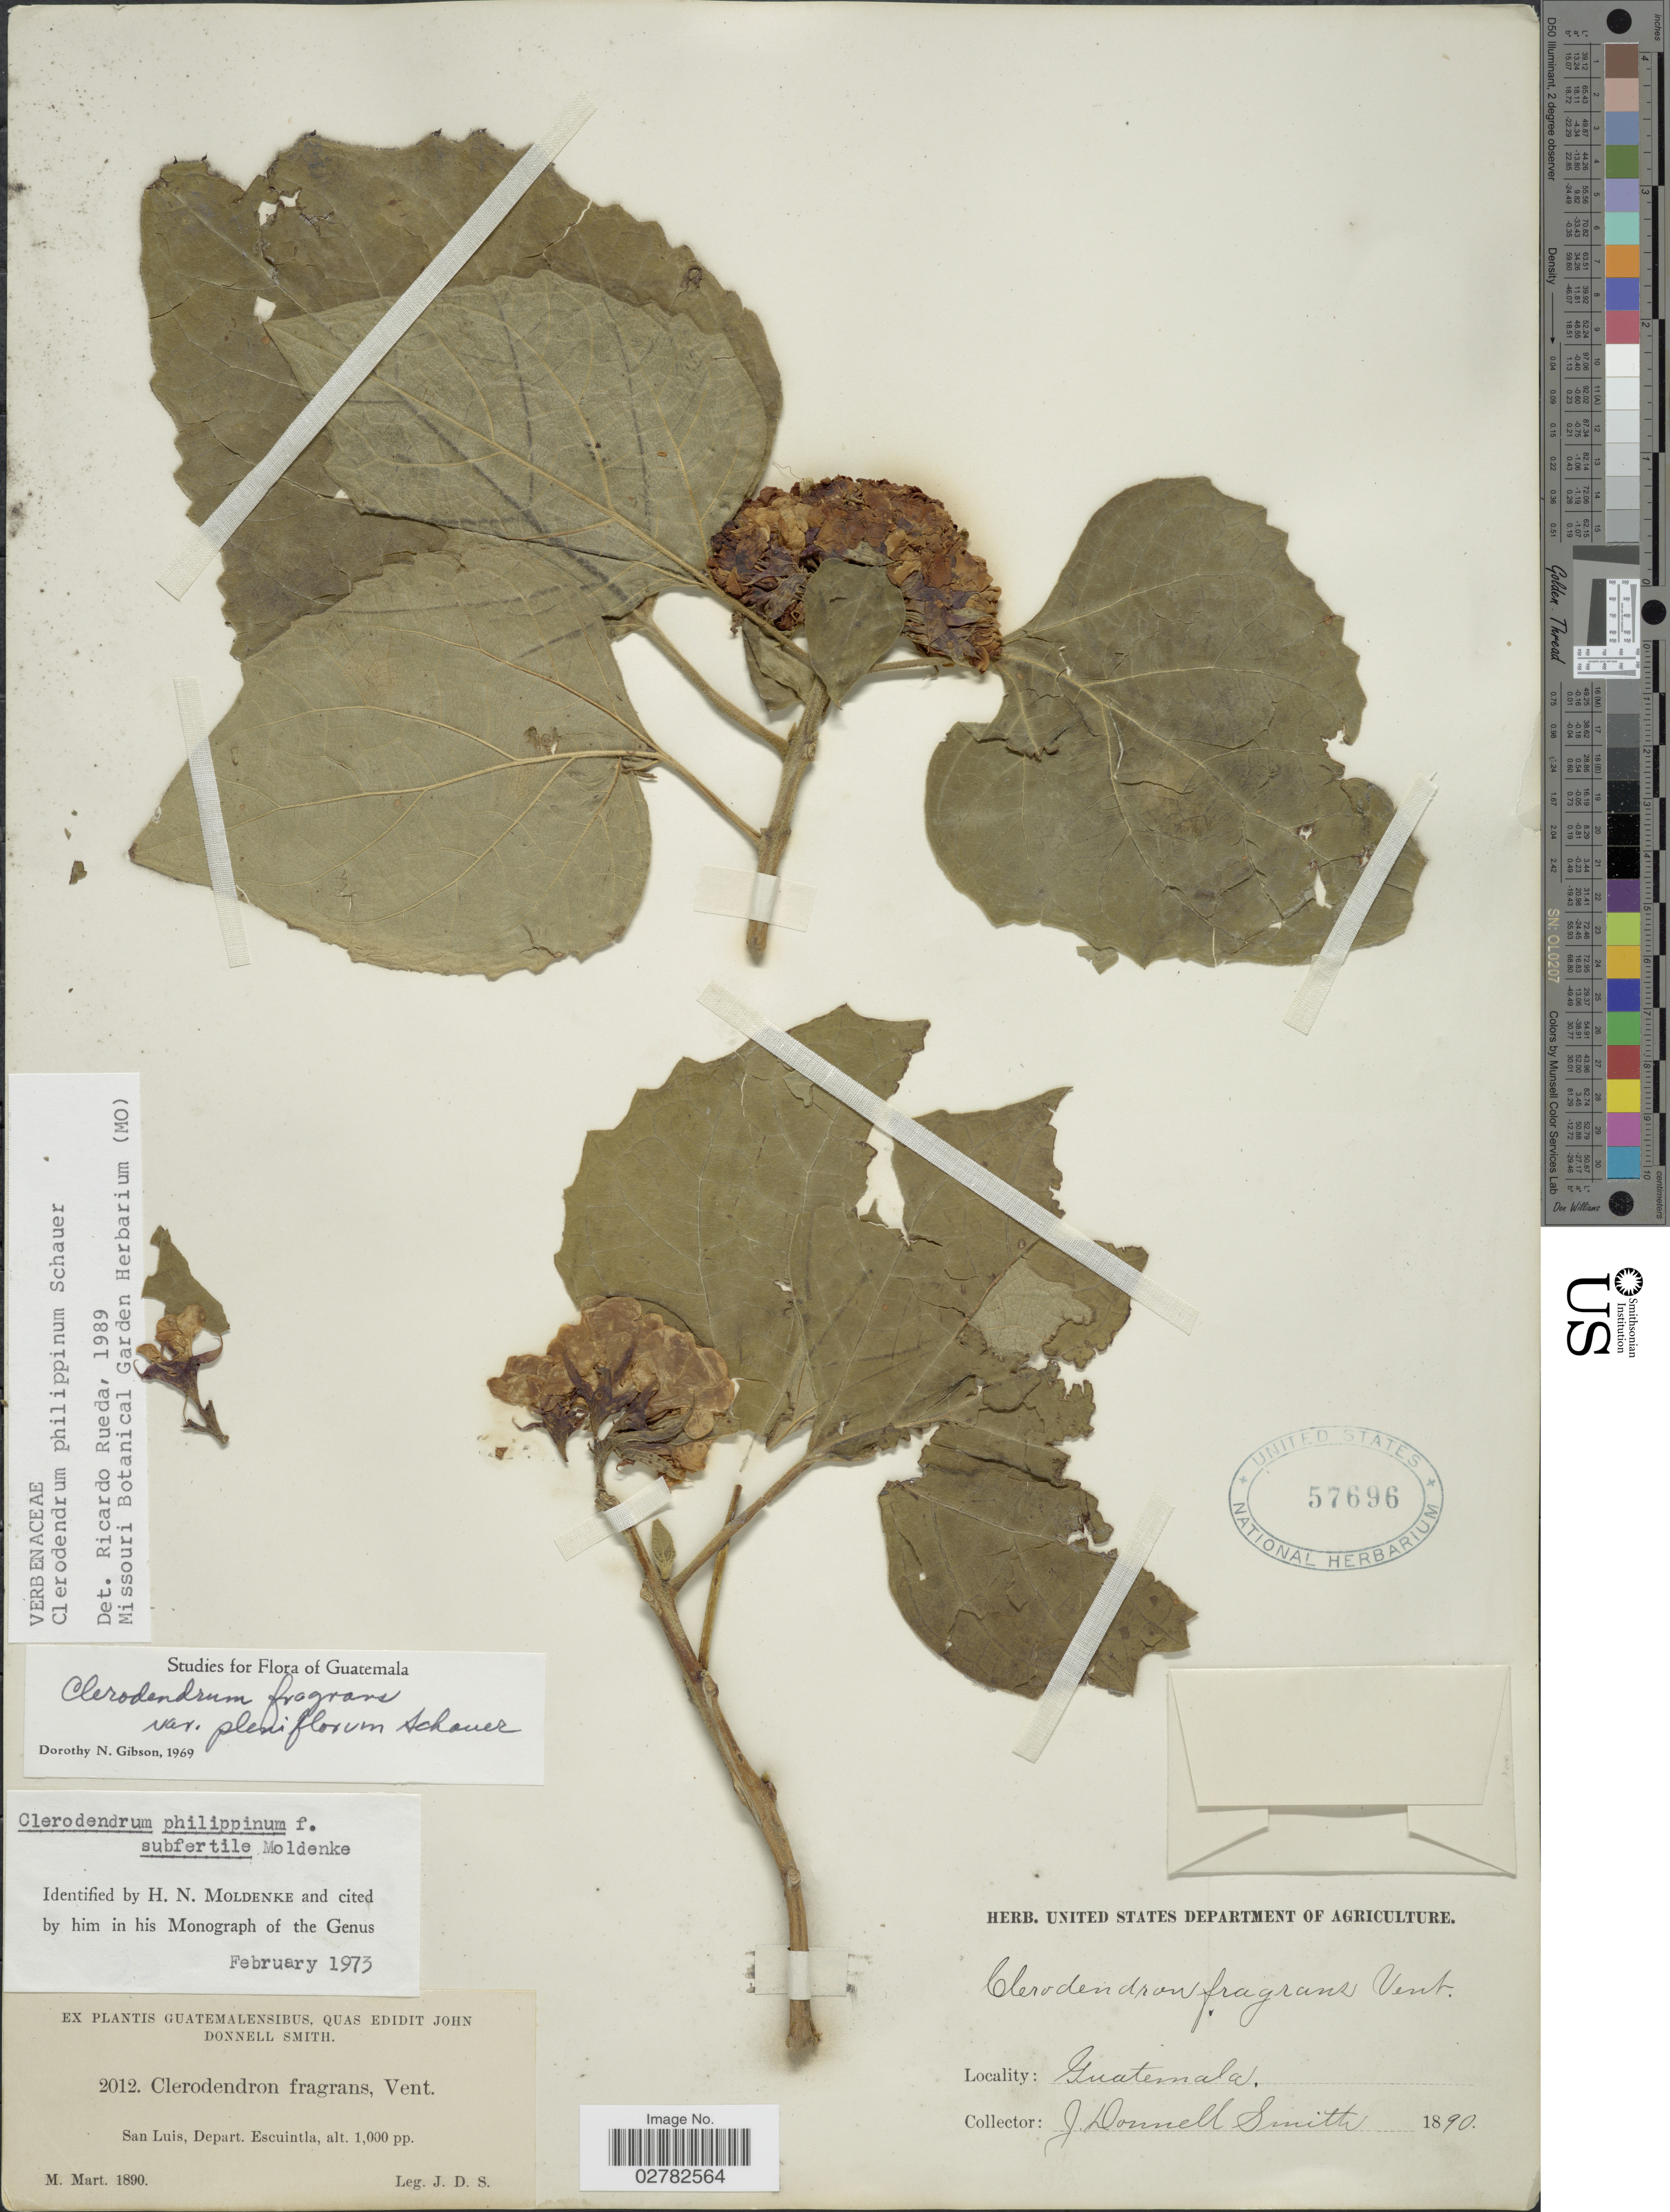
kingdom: Plantae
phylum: Tracheophyta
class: Magnoliopsida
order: Lamiales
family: Lamiaceae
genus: Clerodendrum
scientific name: Clerodendrum philippinum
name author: Schauer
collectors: J. Donnell Smith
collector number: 2012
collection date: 1890-03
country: Guatemala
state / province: Escuintla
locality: San Luis, Depart. Escuintla.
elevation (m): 305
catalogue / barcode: US 57696